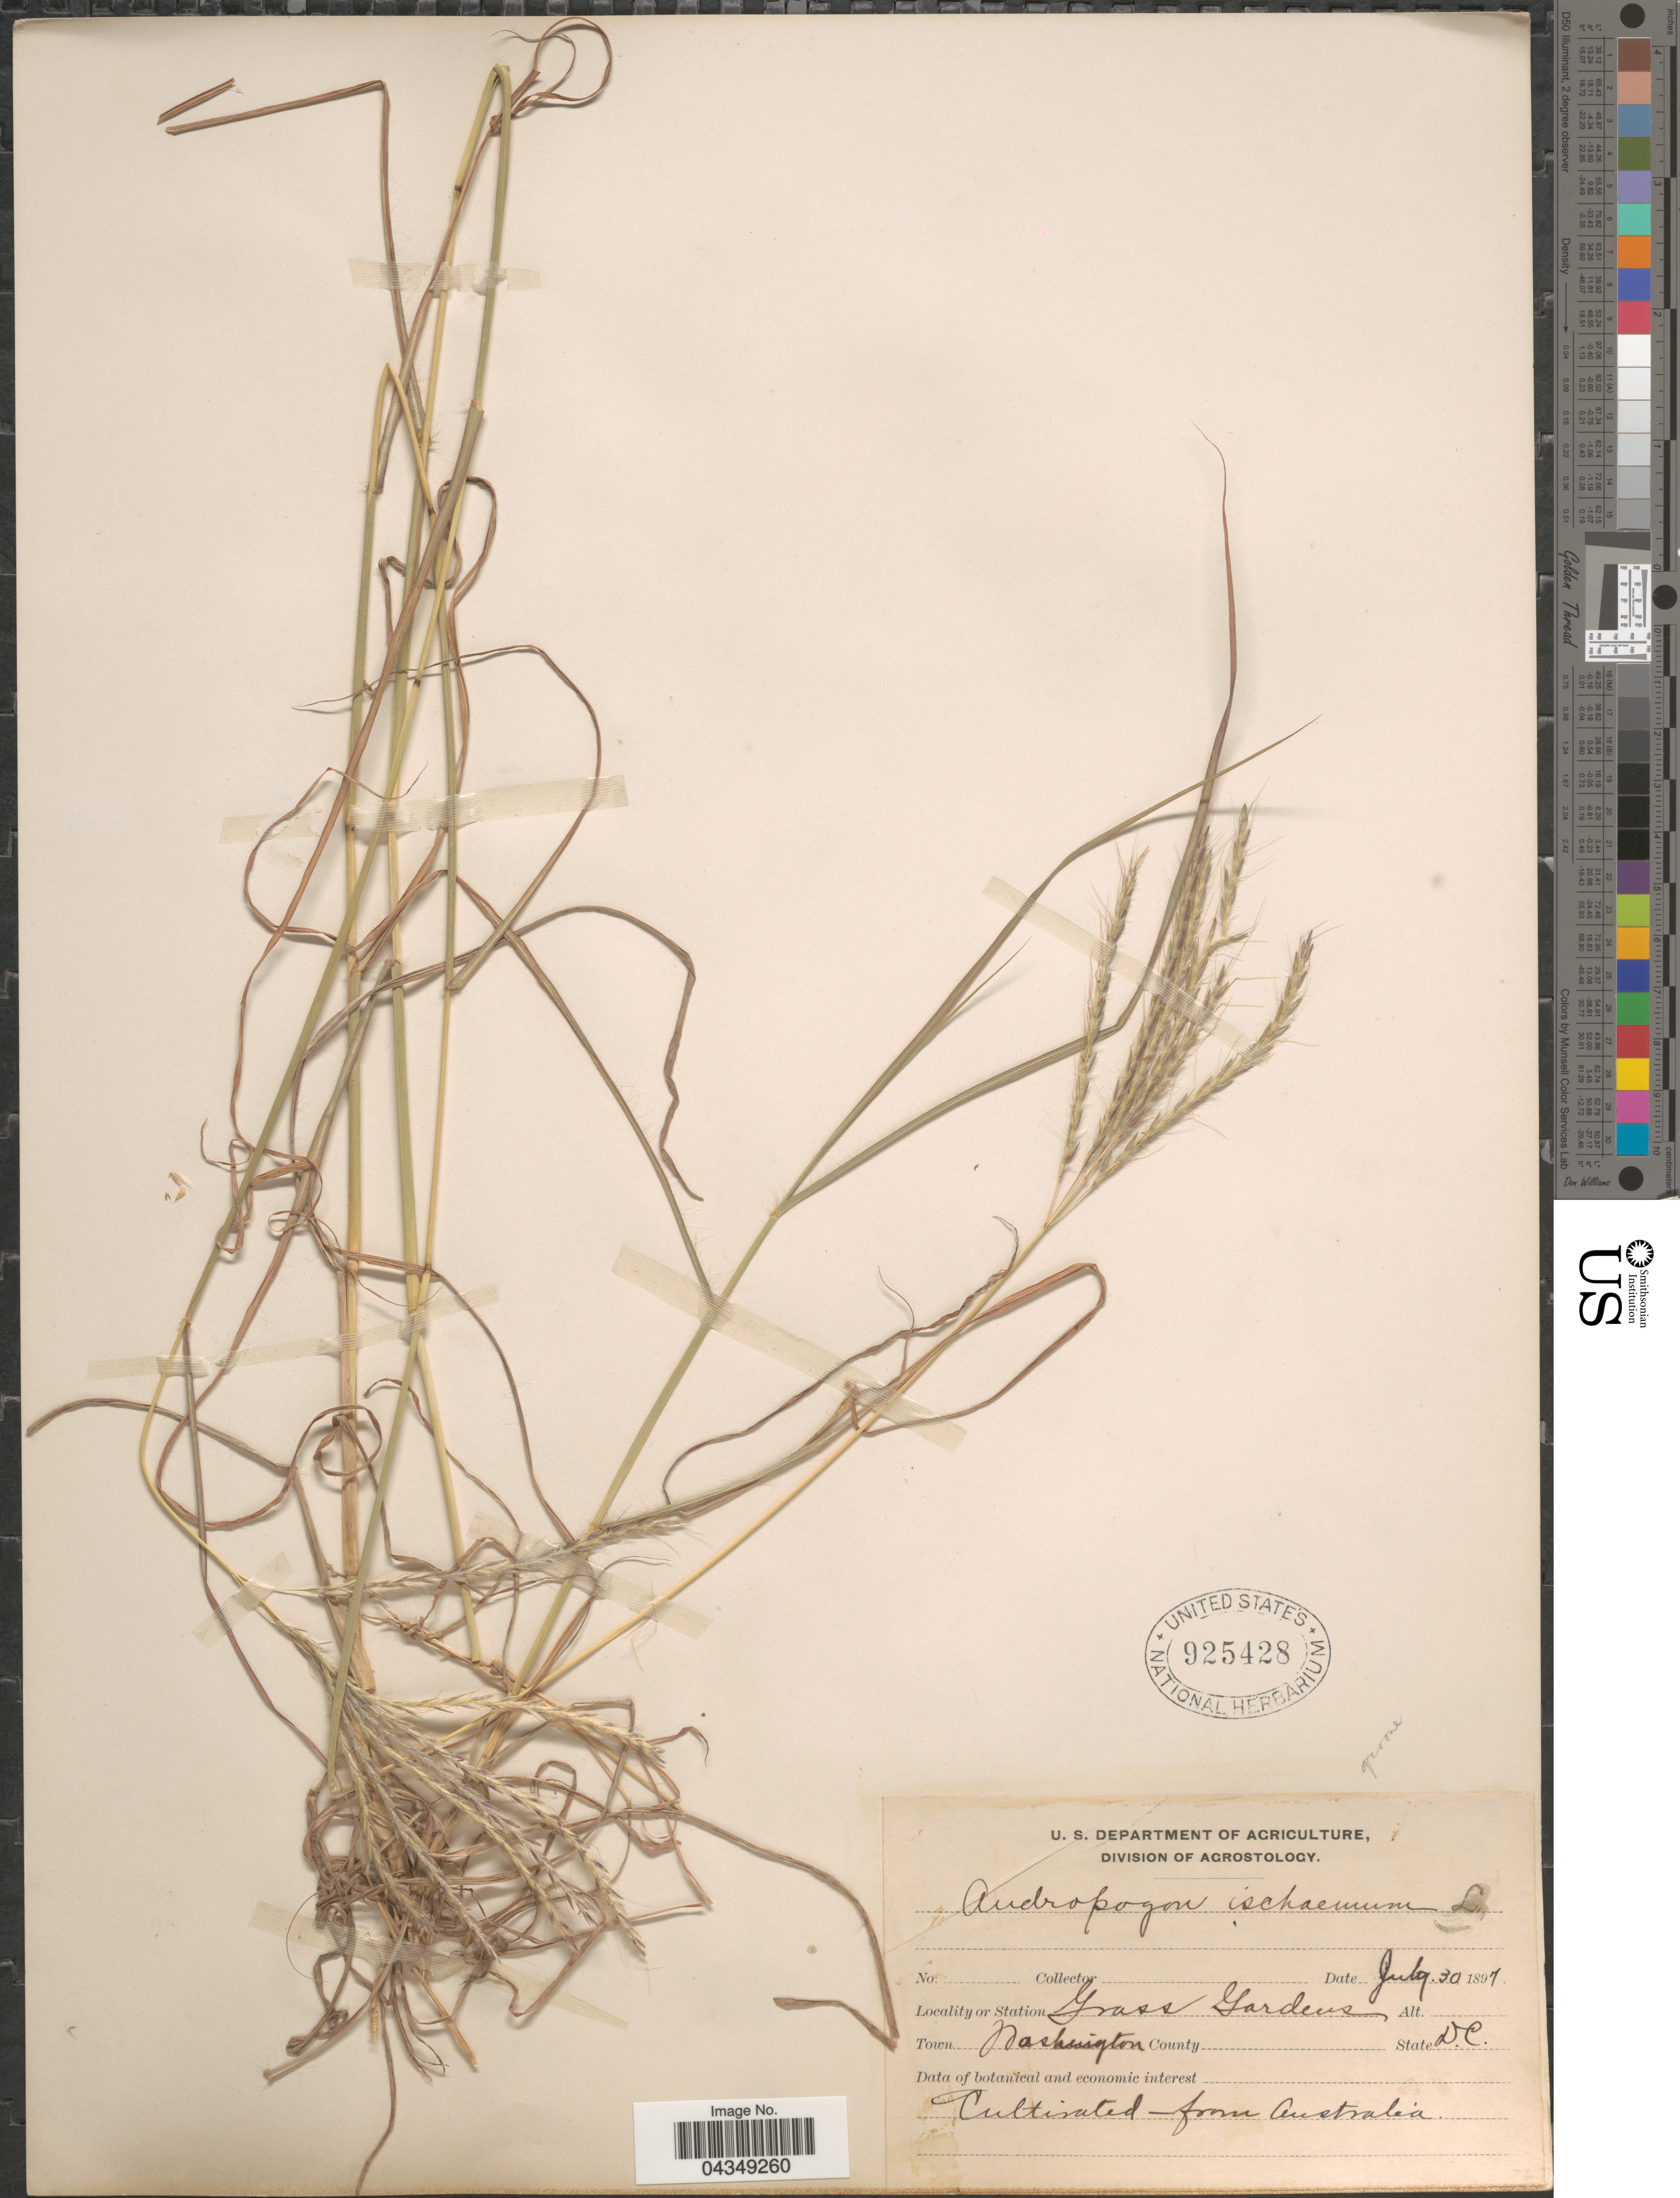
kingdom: Plantae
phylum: Tracheophyta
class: Liliopsida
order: Poales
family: Poaceae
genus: Bothriochloa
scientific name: Bothriochloa ischaemum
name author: (L.) Keng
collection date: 1897-07-30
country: United States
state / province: District of Columbia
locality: Station Grass Gardens. Town Washington.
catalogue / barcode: US 925428